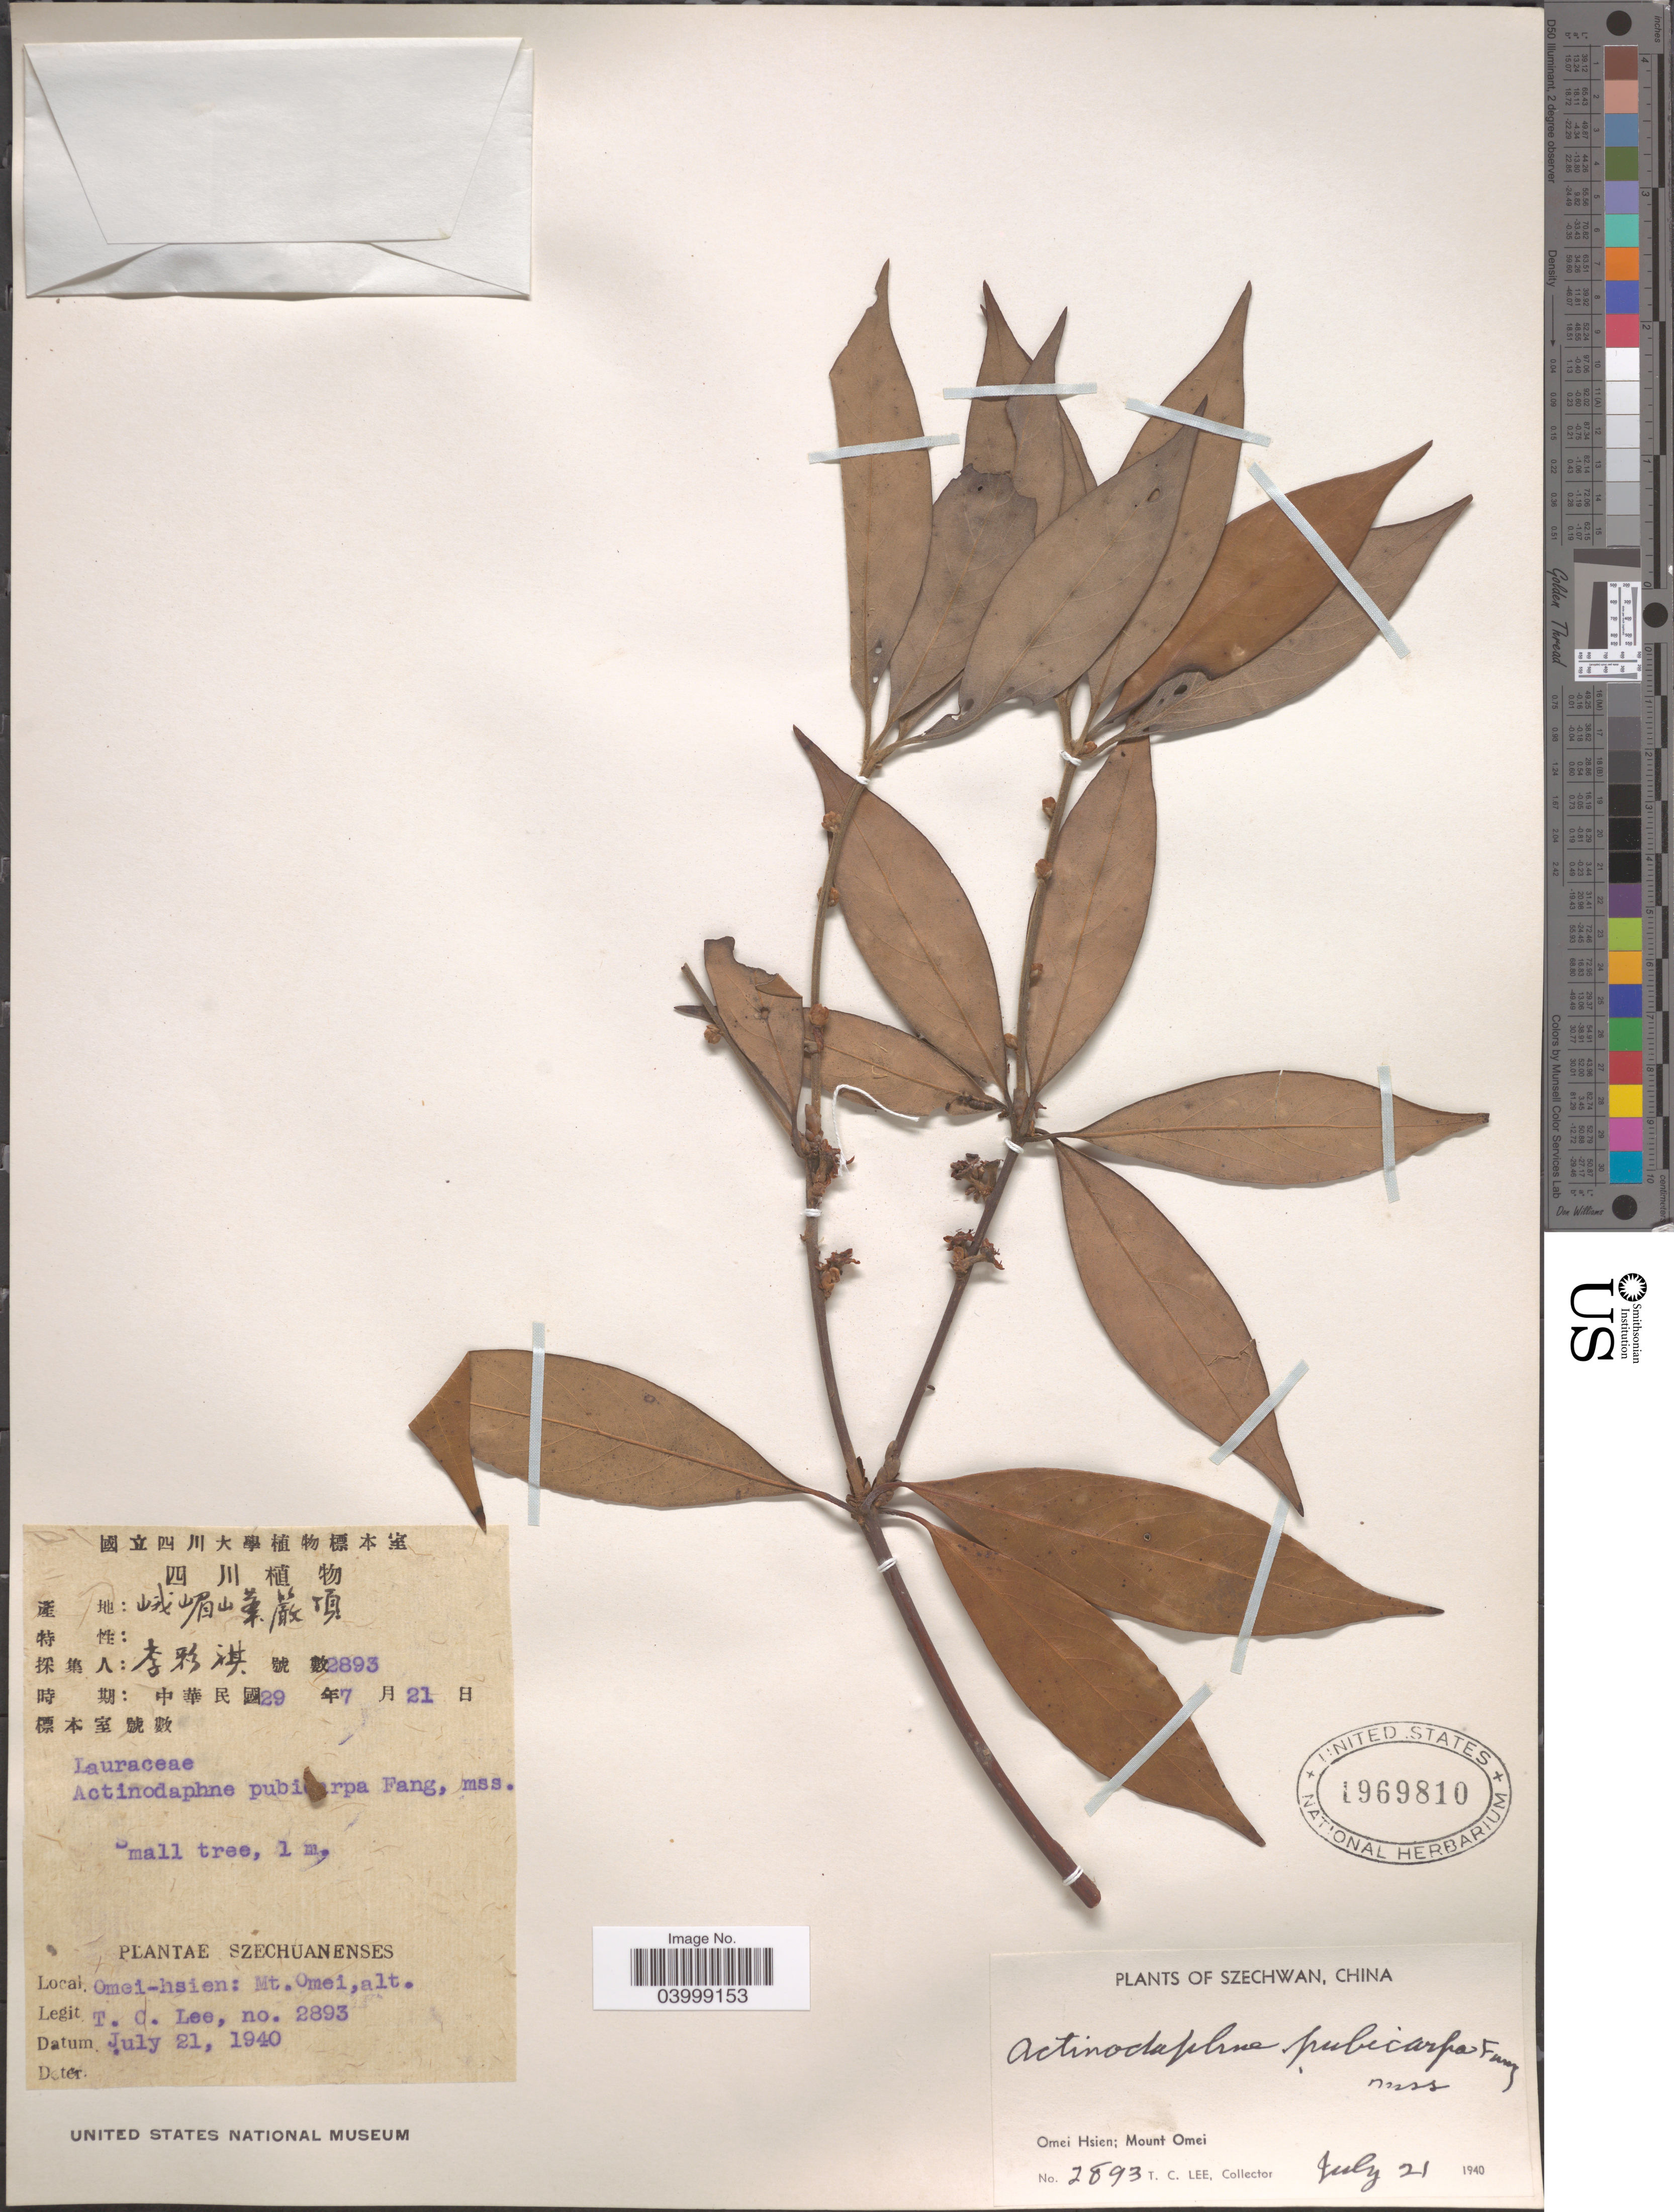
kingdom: Plantae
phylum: Tracheophyta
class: Magnoliopsida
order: Laurales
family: Lauraceae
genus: Actinodaphne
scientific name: Actinodaphne pubicarpa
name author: Fang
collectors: T. Lee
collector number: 2893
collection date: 1940-07-21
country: China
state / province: Sichuan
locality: Szechwan. Omei Hsien; Mount Omei.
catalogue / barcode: US 1969810